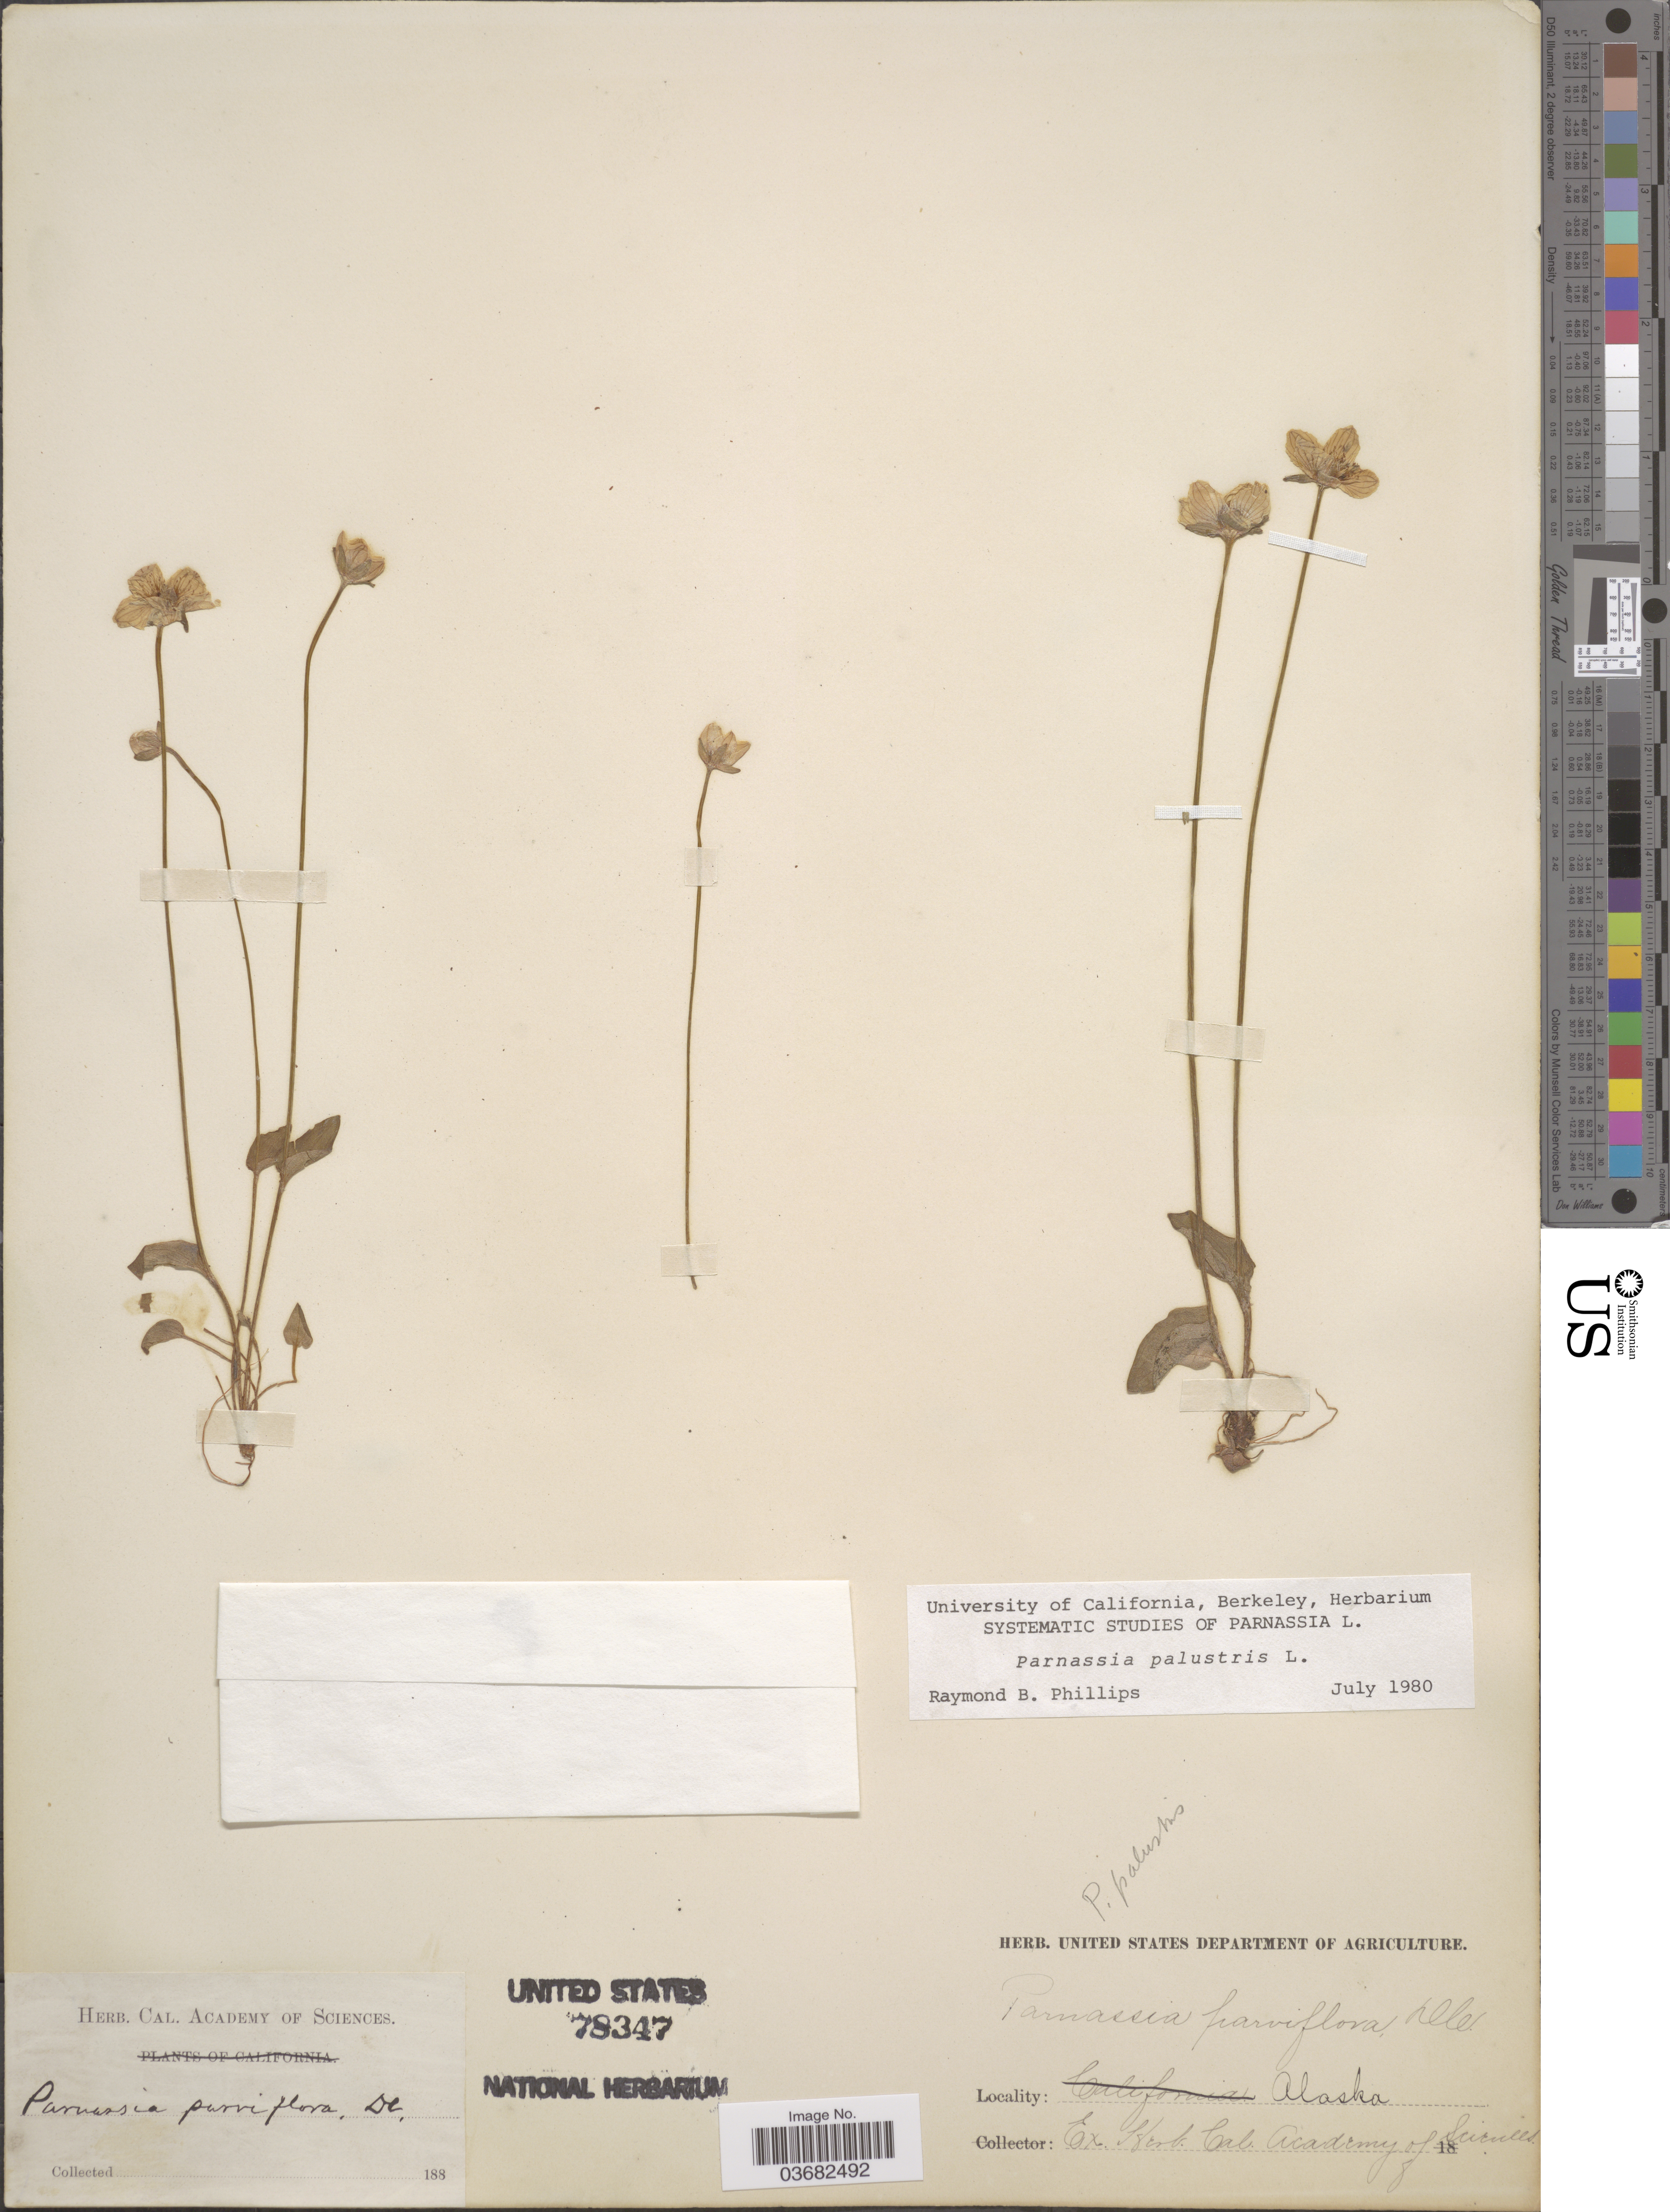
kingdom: Plantae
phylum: Tracheophyta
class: Magnoliopsida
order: Celastrales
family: Parnassiaceae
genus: Parnassia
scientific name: Parnassia palustris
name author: L.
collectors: ex herb. Cal. Academy of Sciences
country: United States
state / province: Alaska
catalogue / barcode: US 78347